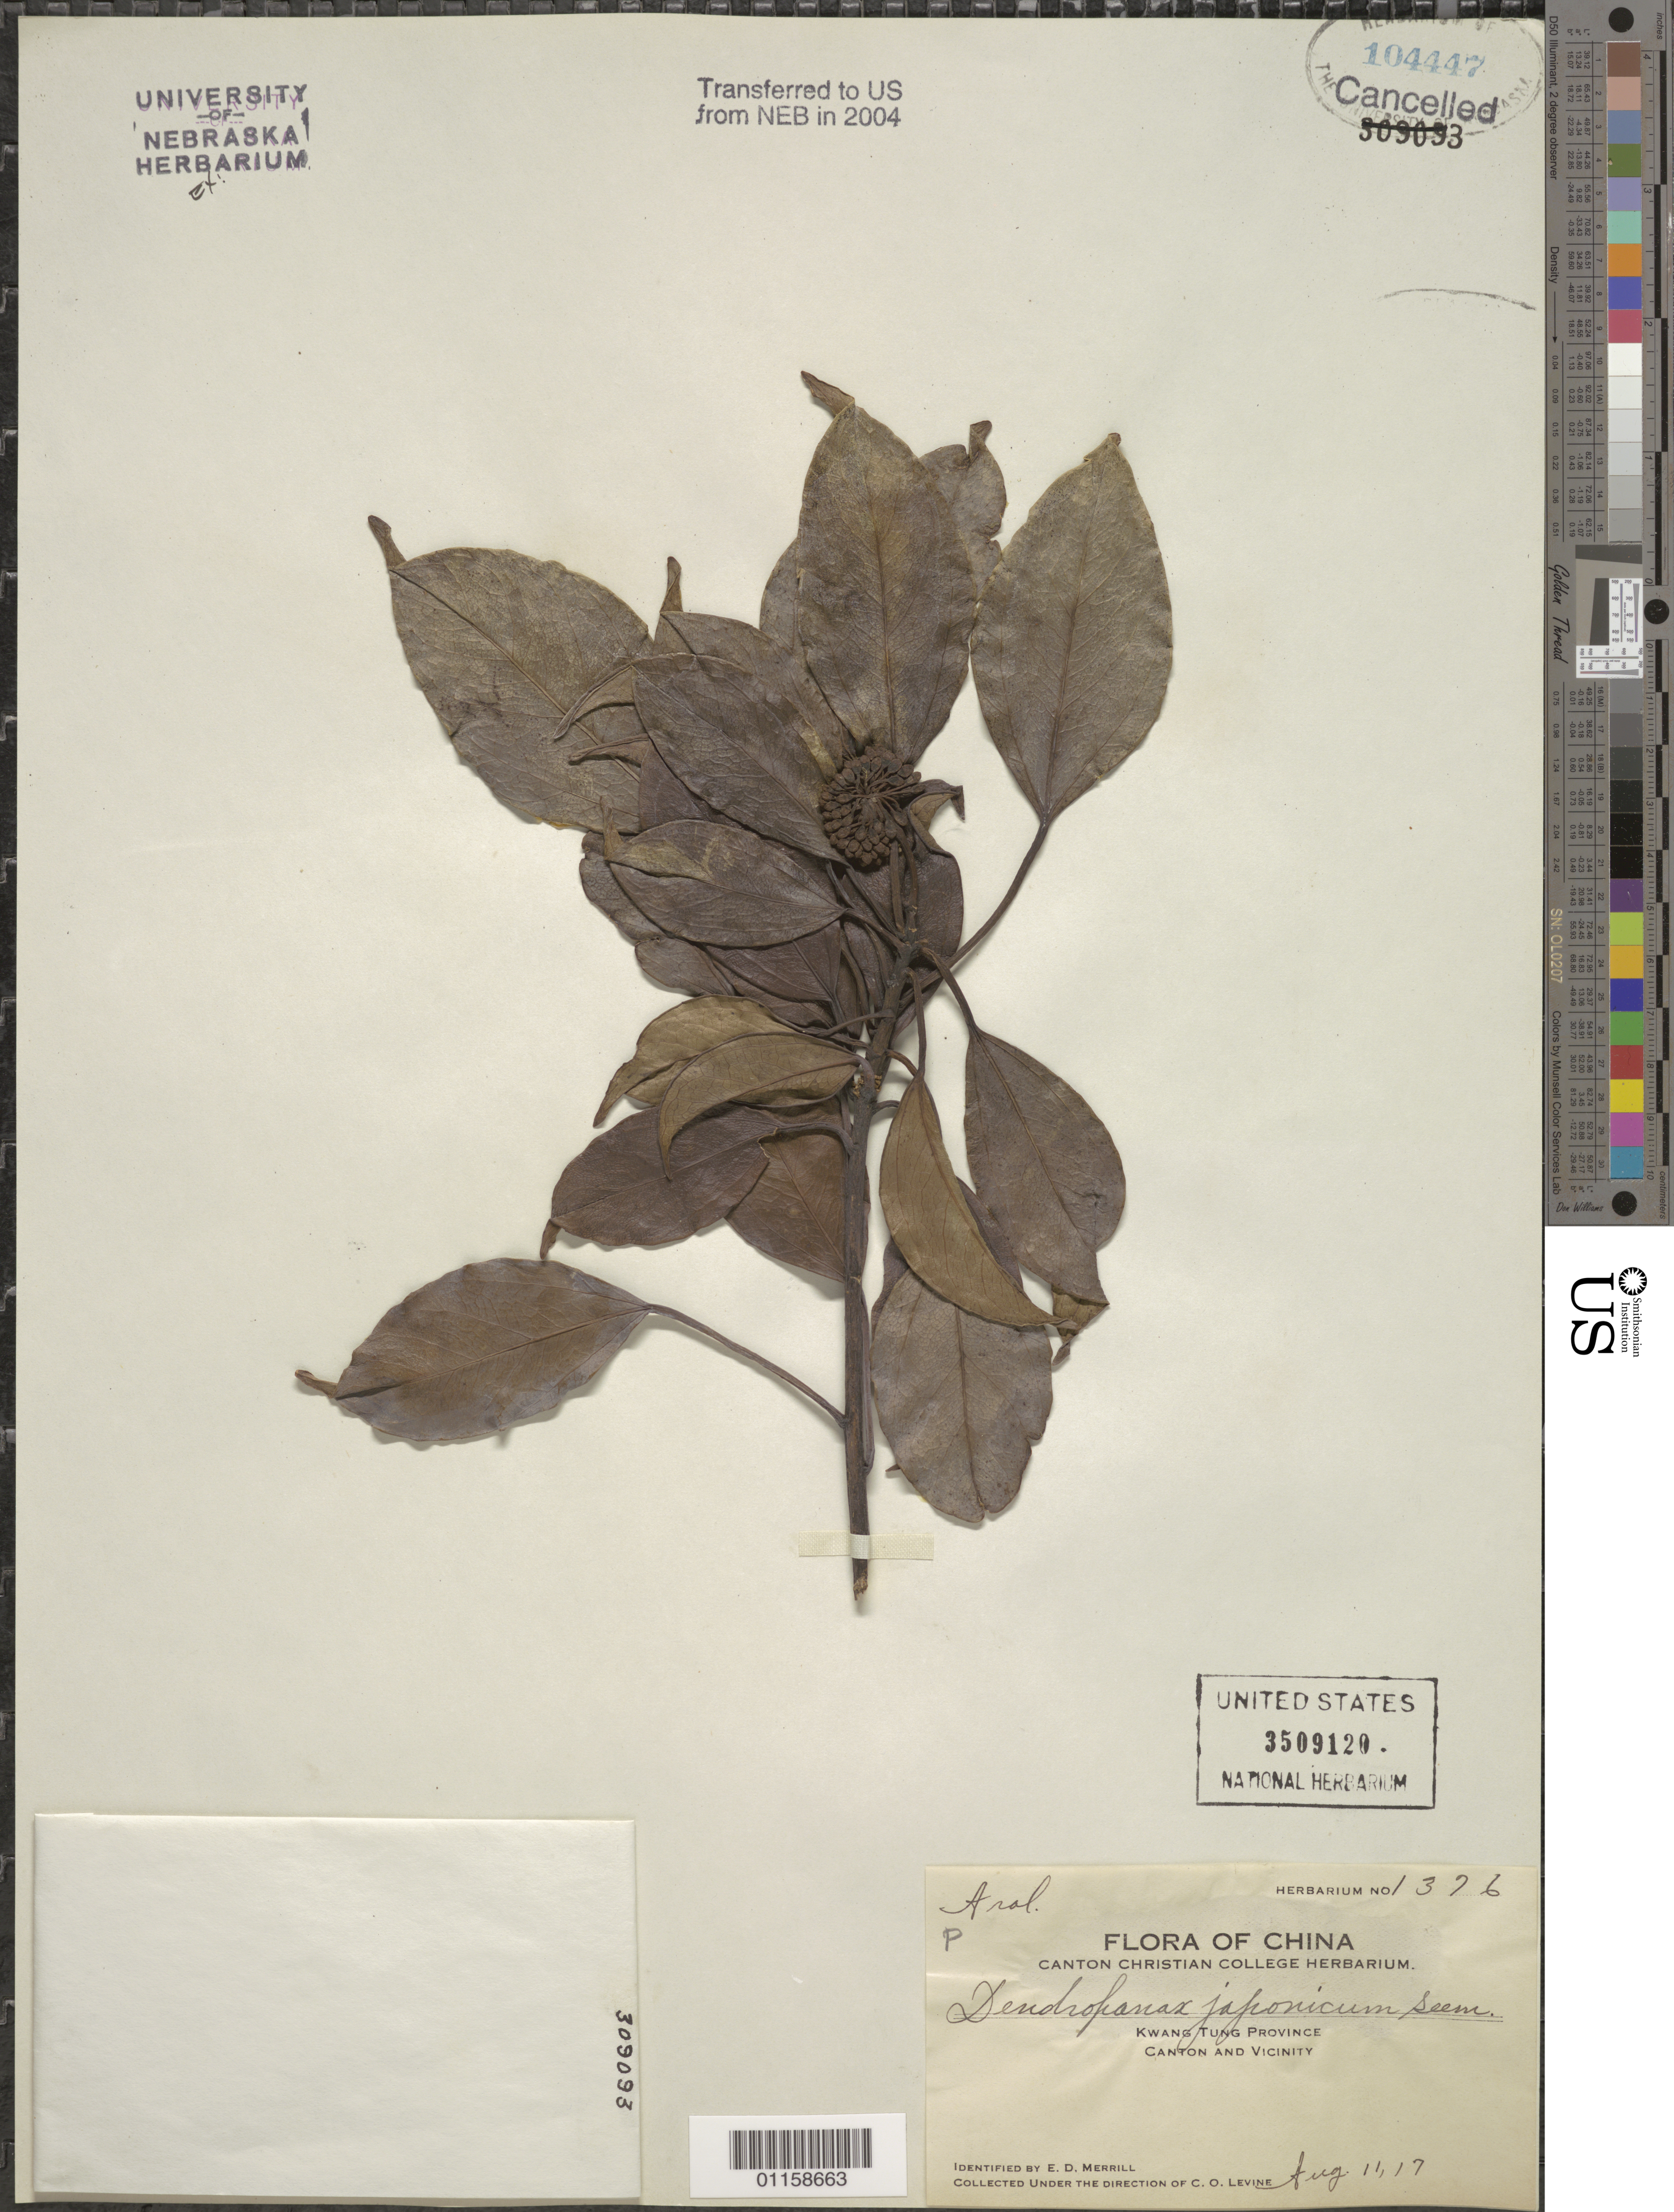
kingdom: Plantae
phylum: Tracheophyta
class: Magnoliopsida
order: Apiales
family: Araliaceae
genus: Dendropanax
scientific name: Dendropanax japonicus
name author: (Jungh.) Seem.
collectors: C. O. Levine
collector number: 1376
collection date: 1917-08-11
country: China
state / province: Guangdong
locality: Canton and Vicinity.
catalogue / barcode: US 3509120